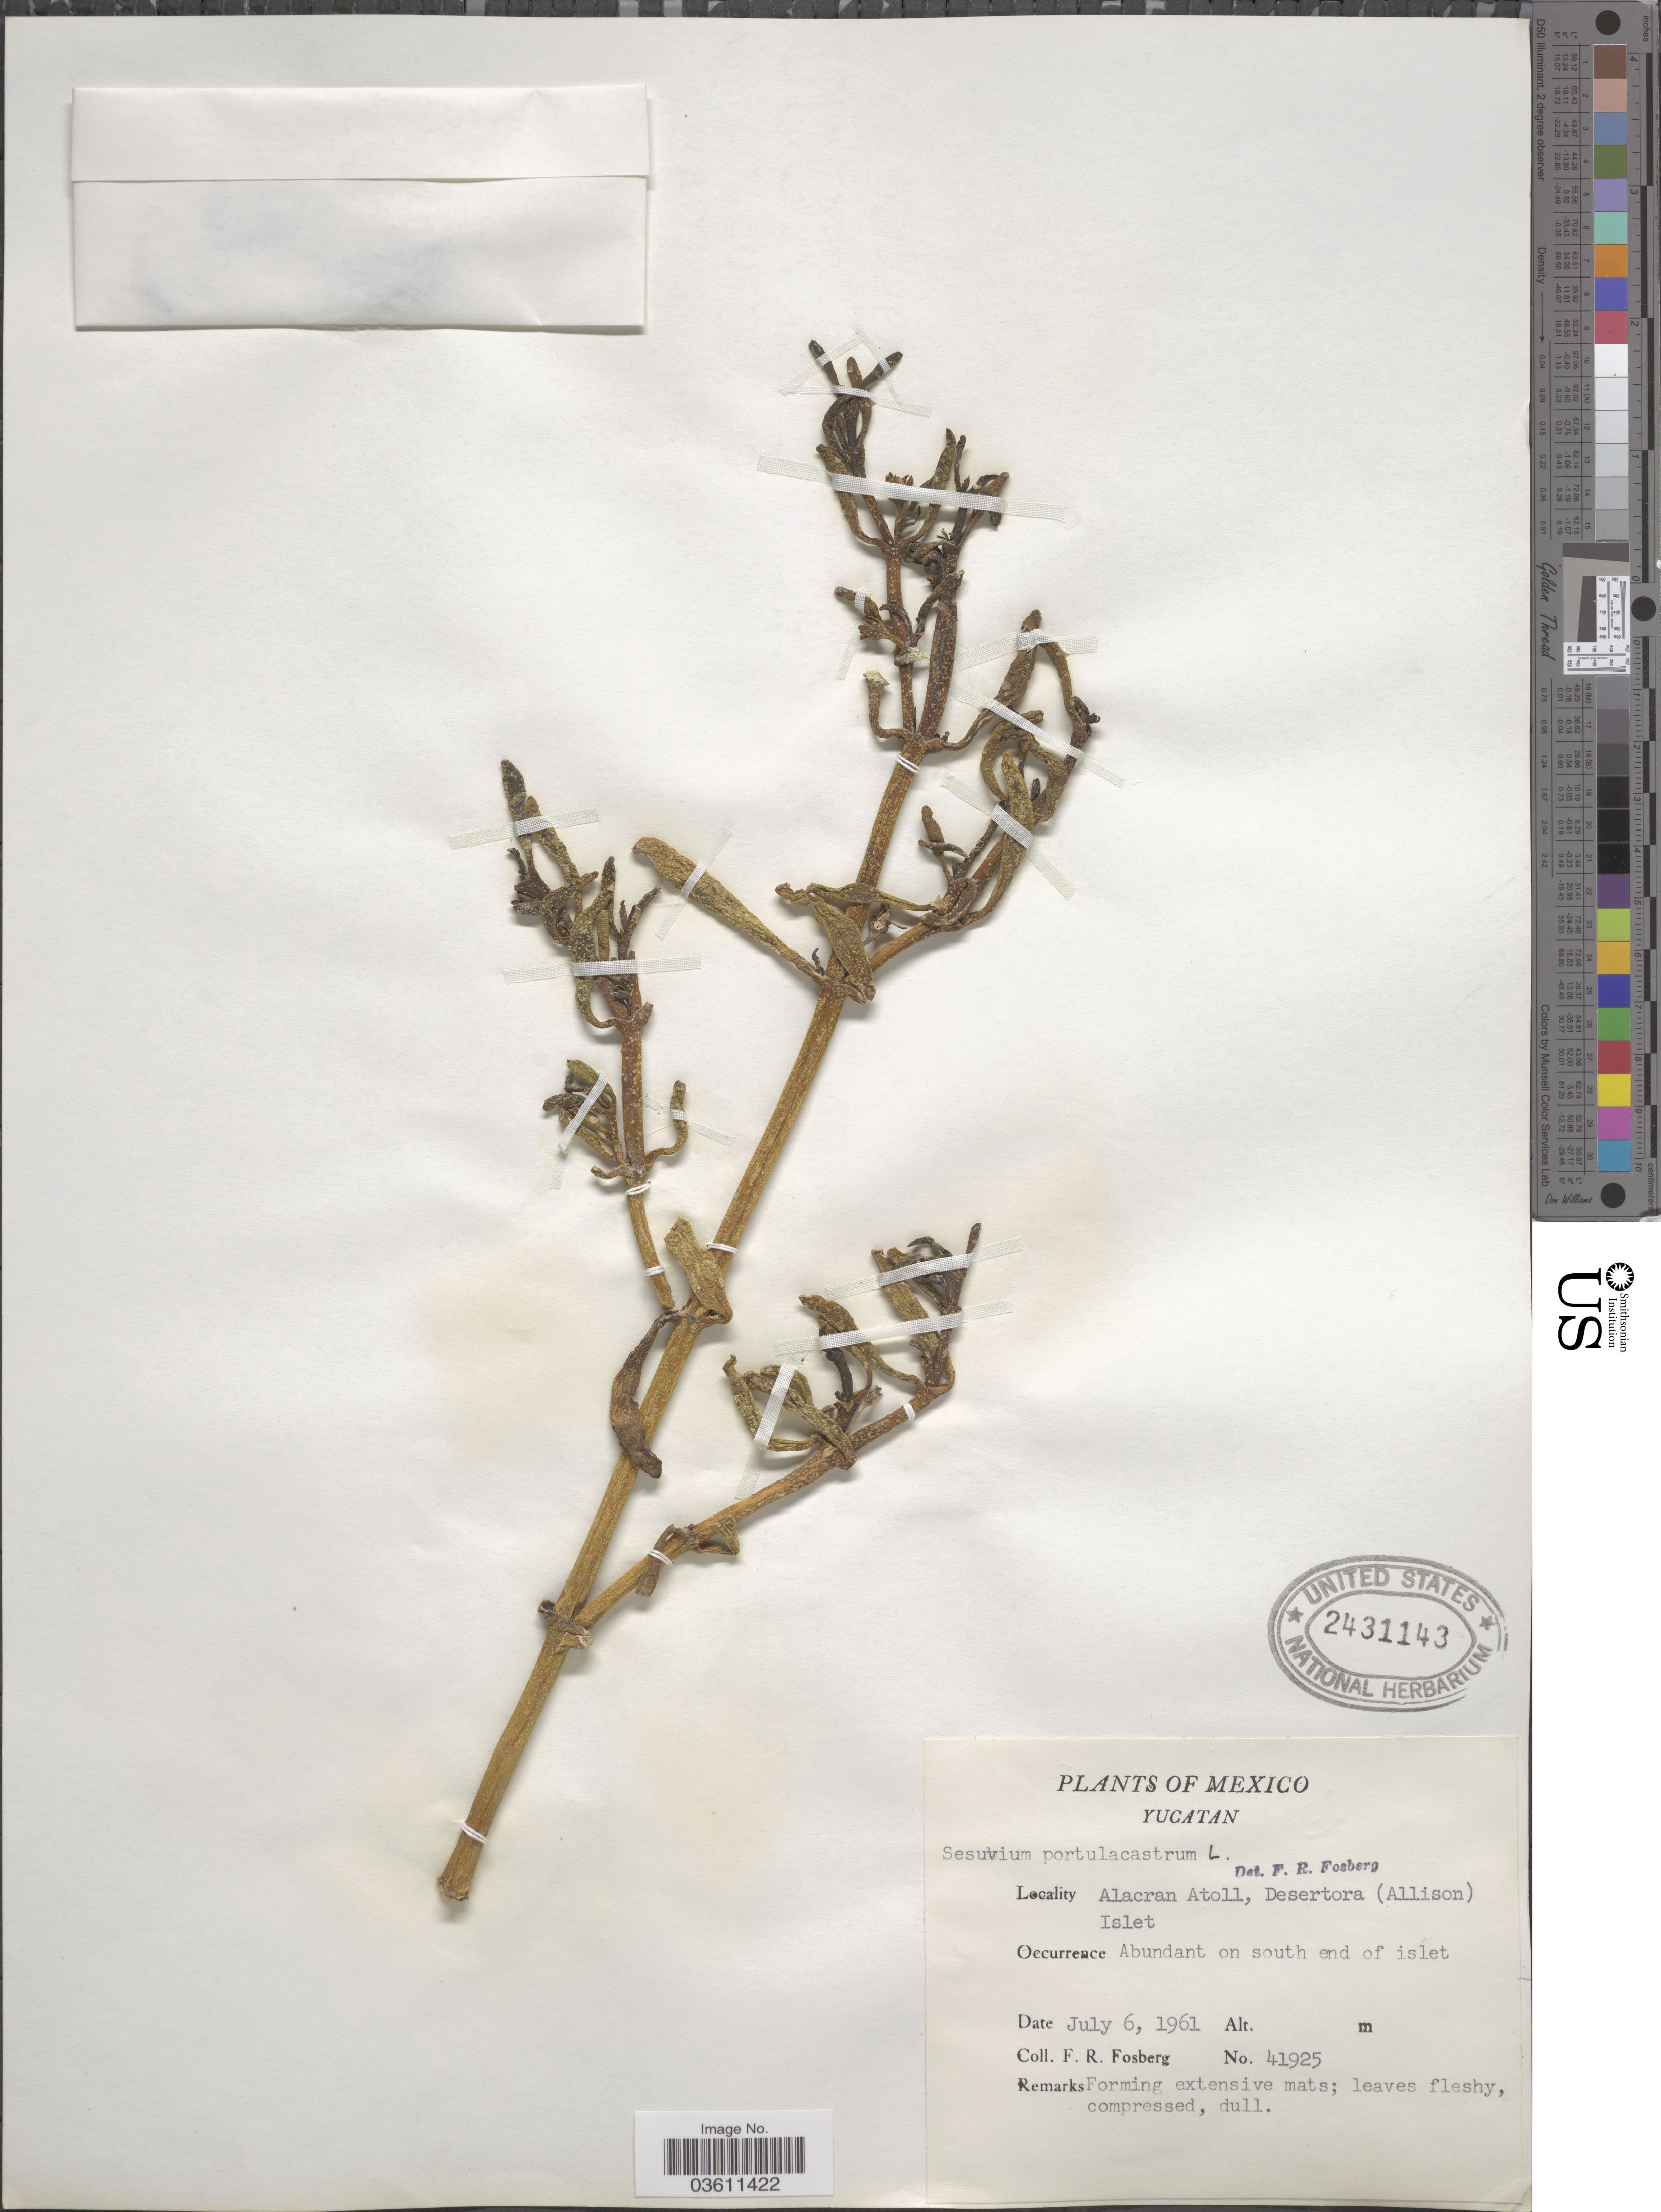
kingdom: Plantae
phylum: Tracheophyta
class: Magnoliopsida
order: Caryophyllales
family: Aizoaceae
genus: Sesuvium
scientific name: Sesuvium portulacastrum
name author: (L.) L.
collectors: F. R. Fosberg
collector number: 41925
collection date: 1961-07-06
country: Mexico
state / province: Yucatán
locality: Alacran Atoll, Desertora (Allison) Islet.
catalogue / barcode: US 2431143